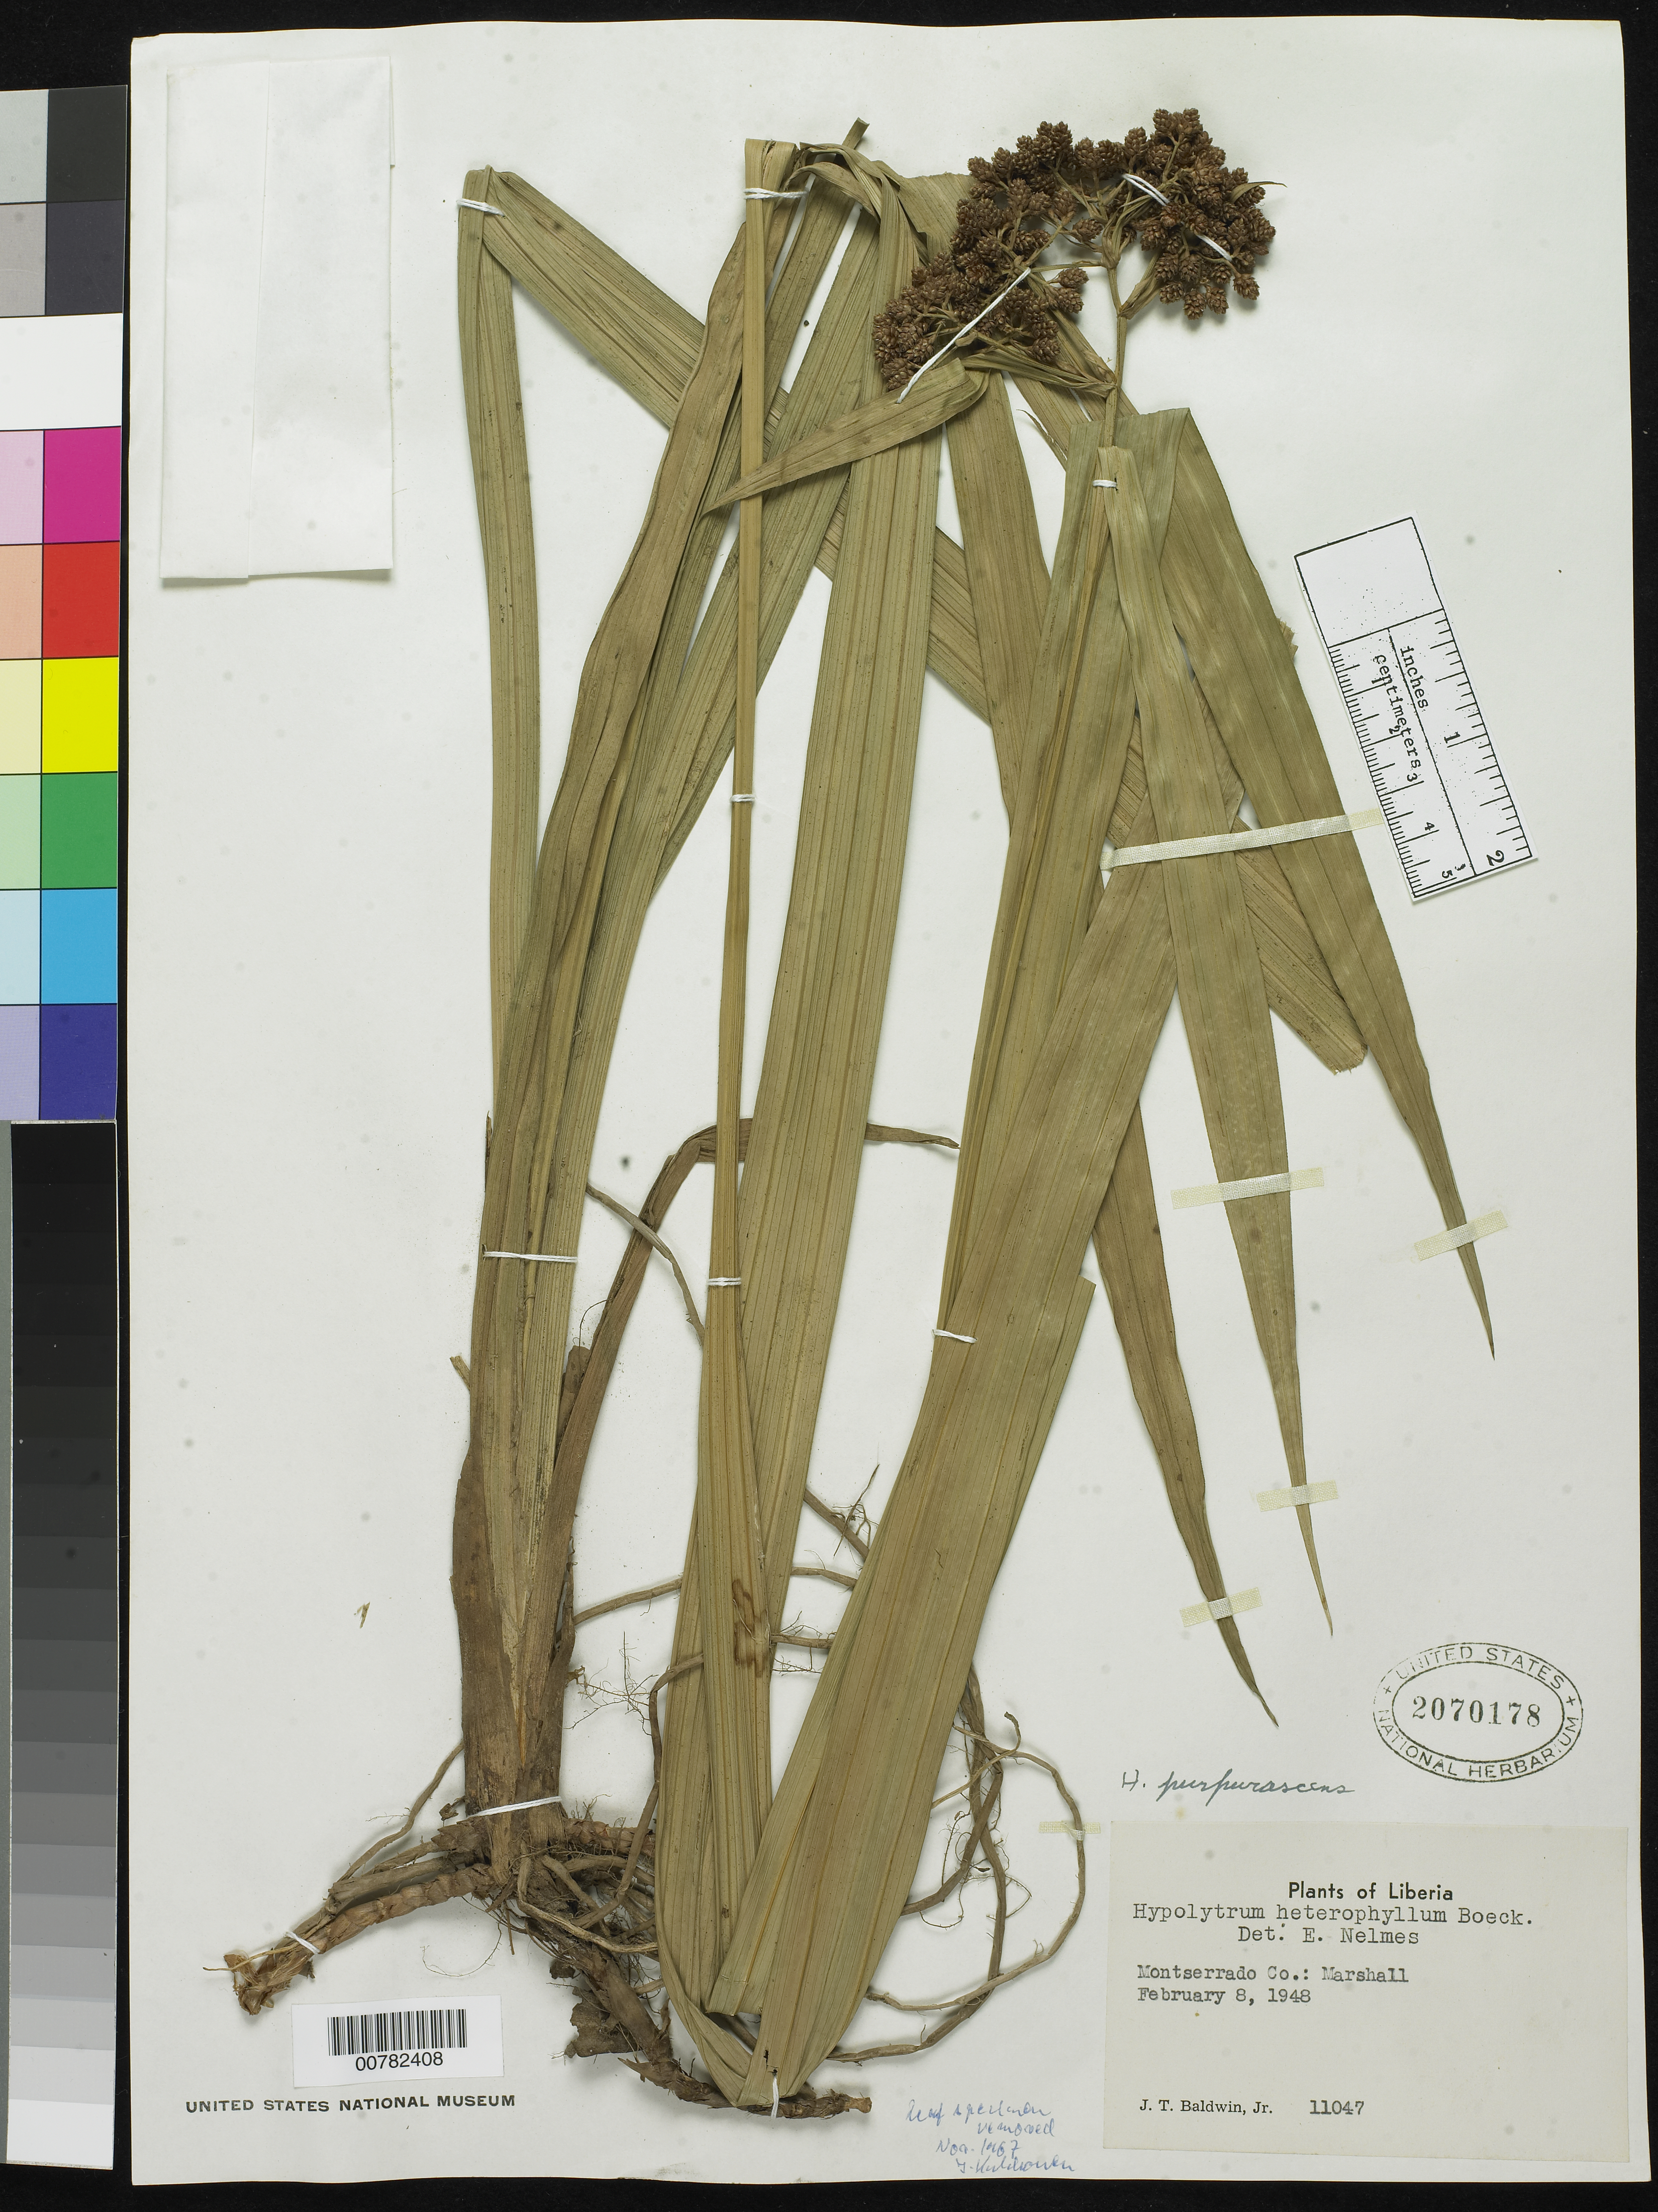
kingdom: Plantae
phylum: Tracheophyta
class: Liliopsida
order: Poales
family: Cyperaceae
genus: Hypolytrum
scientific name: Hypolytrum purpurascens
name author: Cherm.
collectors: J. T. Baldwin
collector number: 11047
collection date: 1948-02-08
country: Liberia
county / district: Montserrado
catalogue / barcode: US 2070178